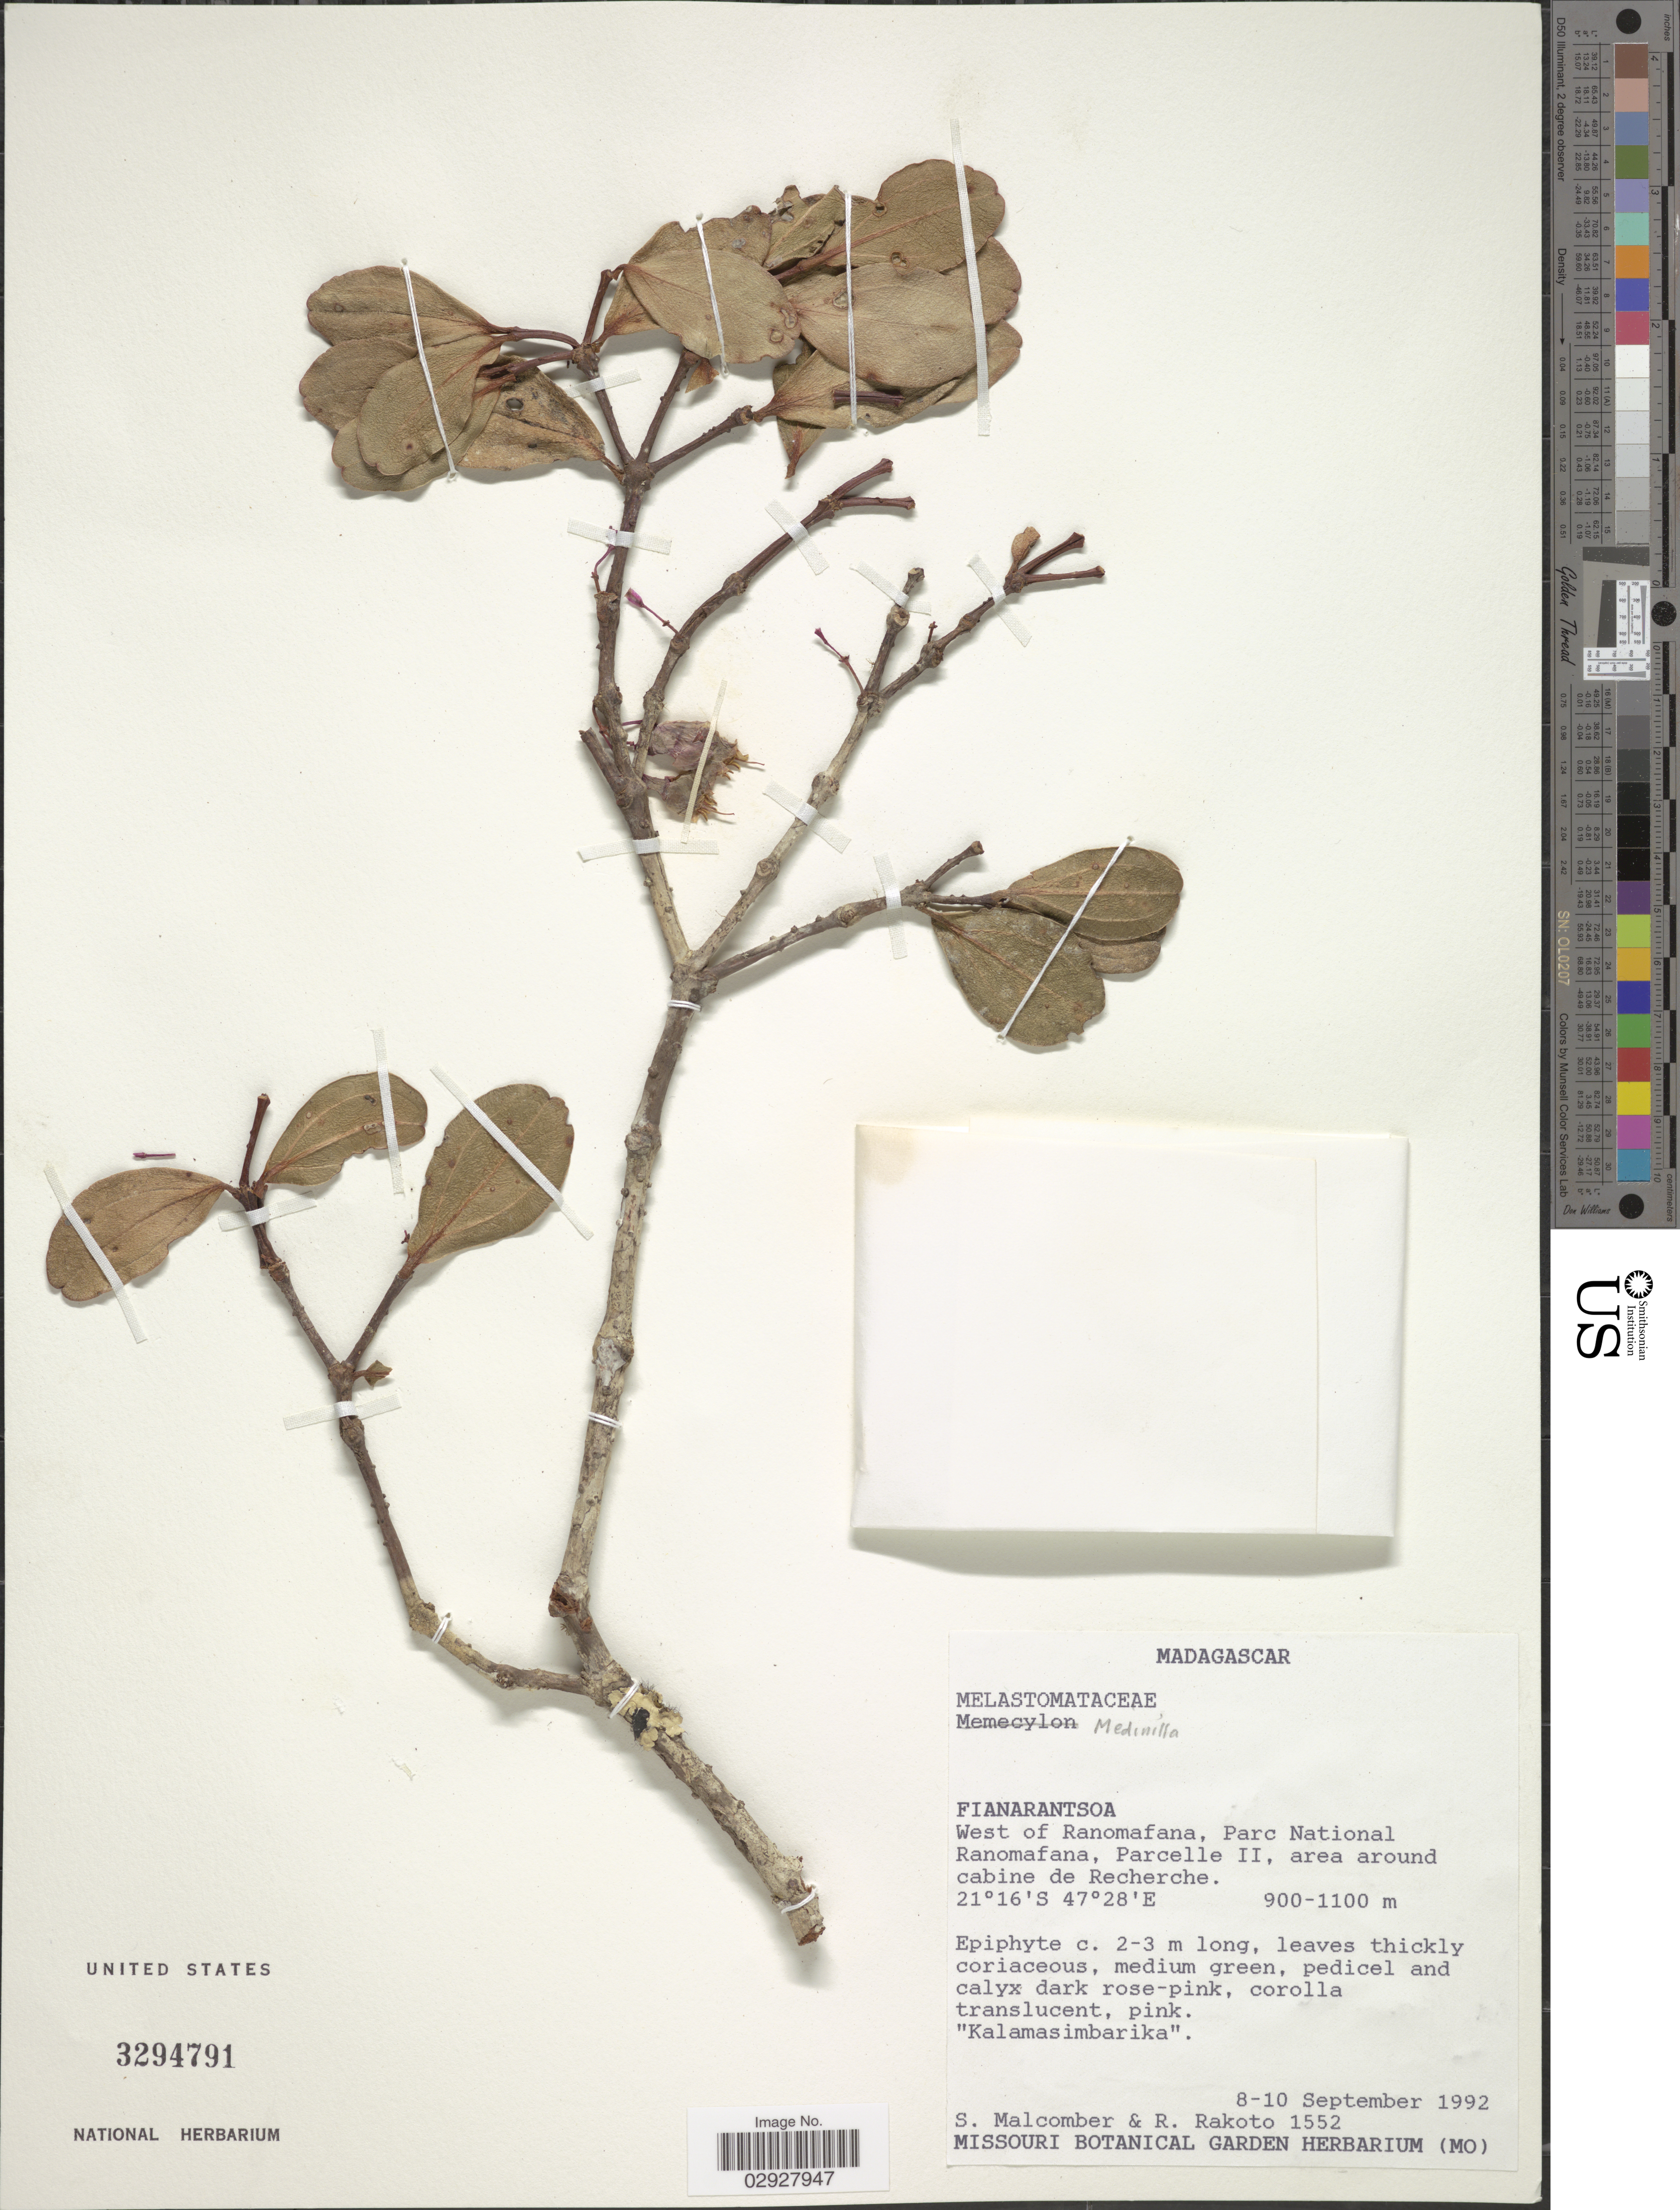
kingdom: Plantae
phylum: Tracheophyta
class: Magnoliopsida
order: Myrtales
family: Melastomataceae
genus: Medinilla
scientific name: Medinilla sp.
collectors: S. T. Malcomber & R. Rakoto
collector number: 1552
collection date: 1992-09-08/1992-09-10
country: Madagascar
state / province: Vatovavy Fitovinany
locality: West of Ranomafana, Parc National Ranomafana, Parcelle II, area around cabine de Recherche.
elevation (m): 900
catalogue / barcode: US 3294791